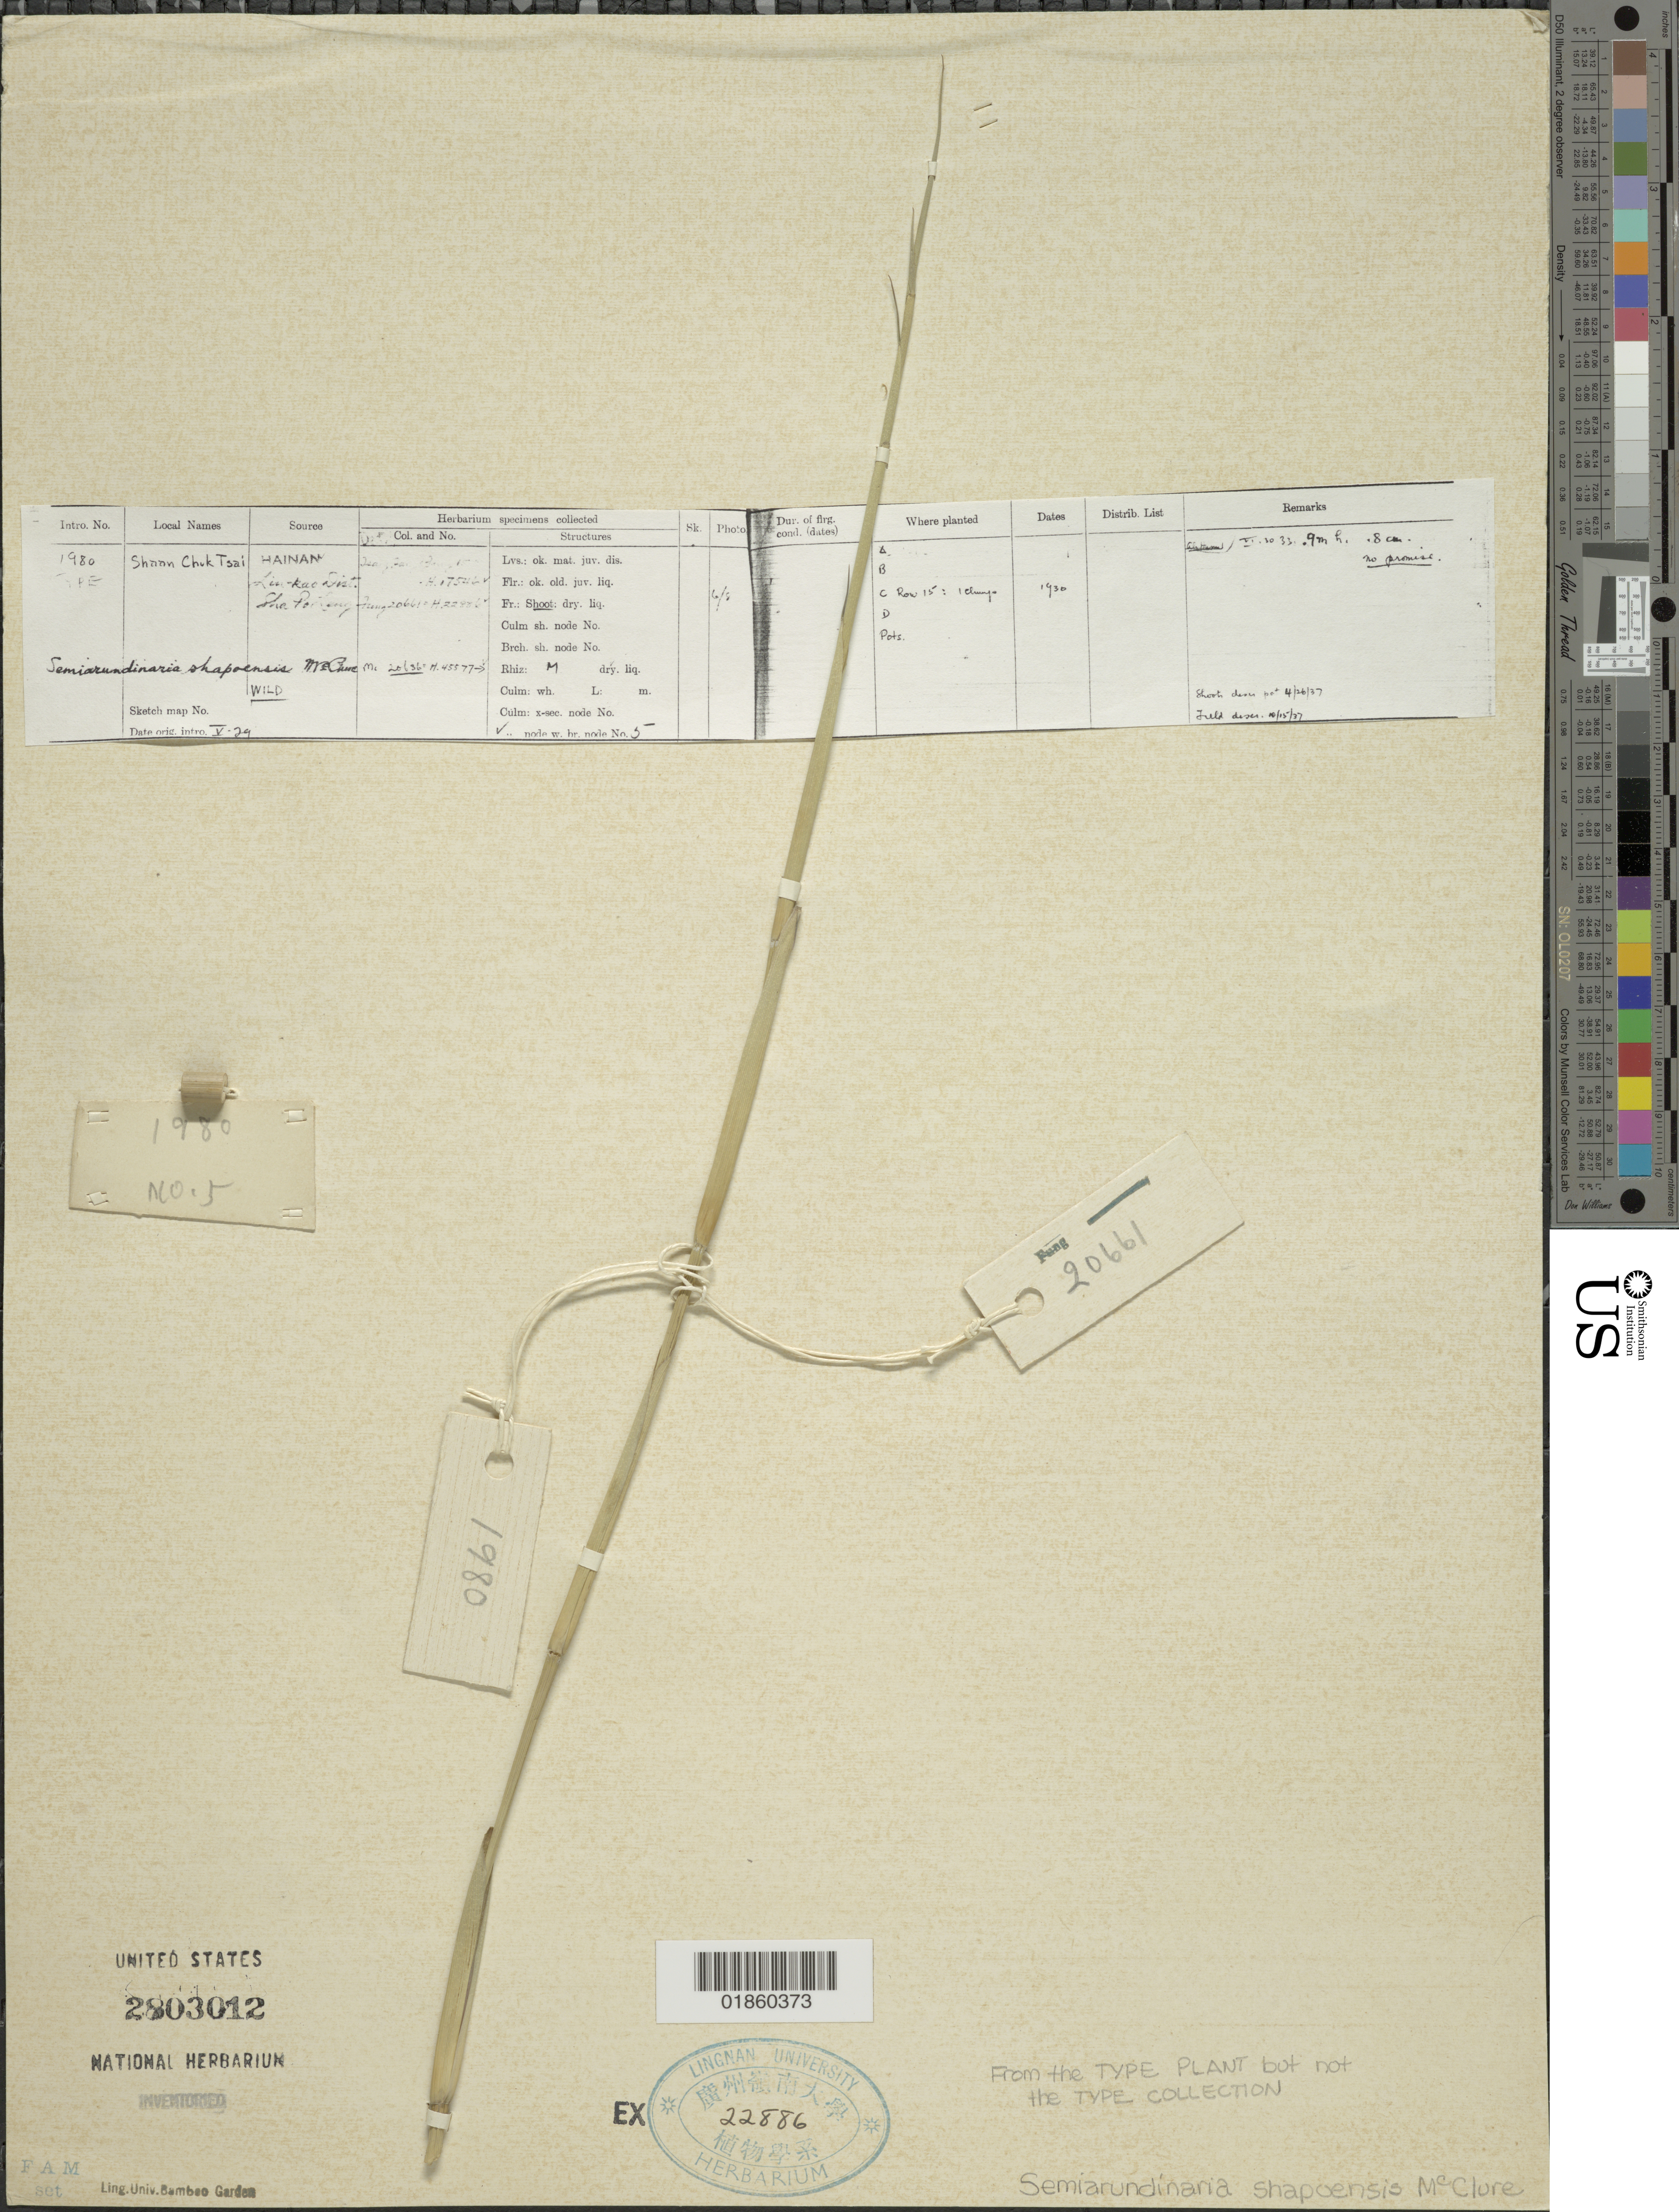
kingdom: Plantae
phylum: Tracheophyta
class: Liliopsida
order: Poales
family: Poaceae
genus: Semiarundinaria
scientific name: Semiarundinaria shapoensis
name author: McClure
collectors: H. L. Fung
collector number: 20661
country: Panama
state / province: Chiriquí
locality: Around San Felix.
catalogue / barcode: US 2803012